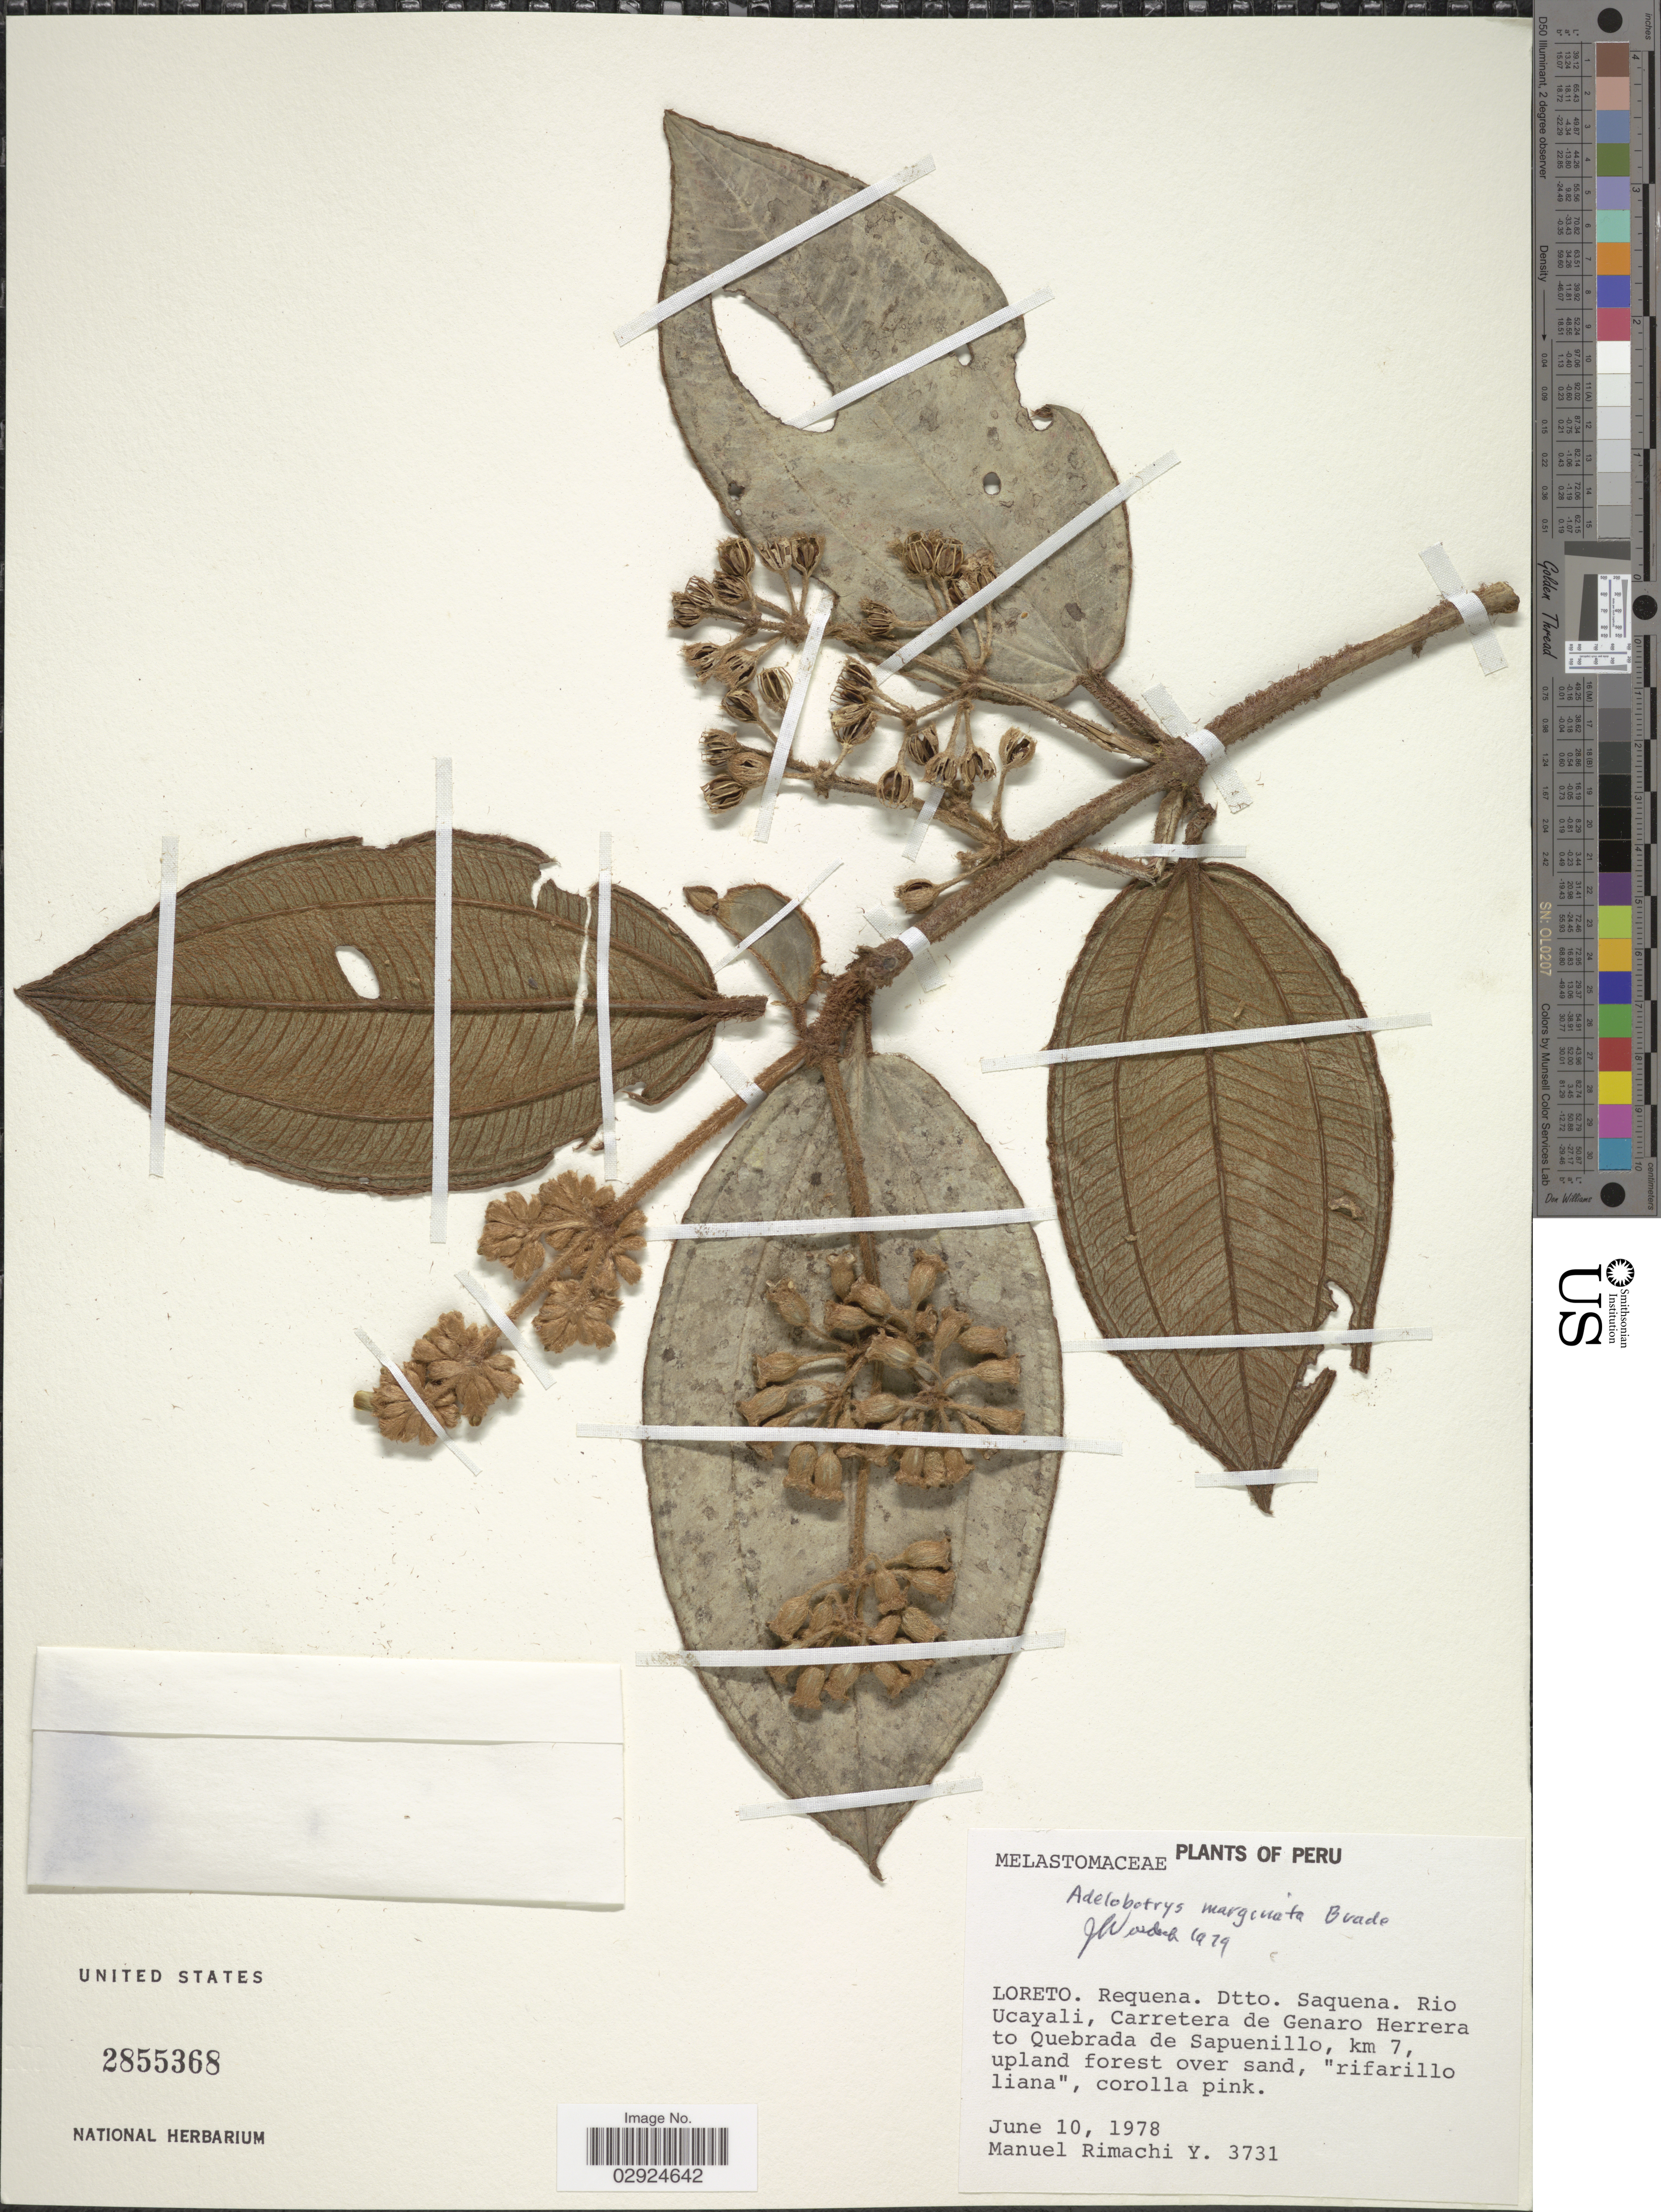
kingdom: Plantae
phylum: Tracheophyta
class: Magnoliopsida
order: Myrtales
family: Melastomataceae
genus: Adelobotrys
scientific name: Adelobotrys marginatus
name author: Brade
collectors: M. Rimachi Y.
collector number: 3731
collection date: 1978-06-10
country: Peru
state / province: Loreto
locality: Requena. Dtto. Saquena. Rio Ucayali, Carretera de Genaro Herrera to Quebrada de Sapuenillo, km 7.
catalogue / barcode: US 2855368